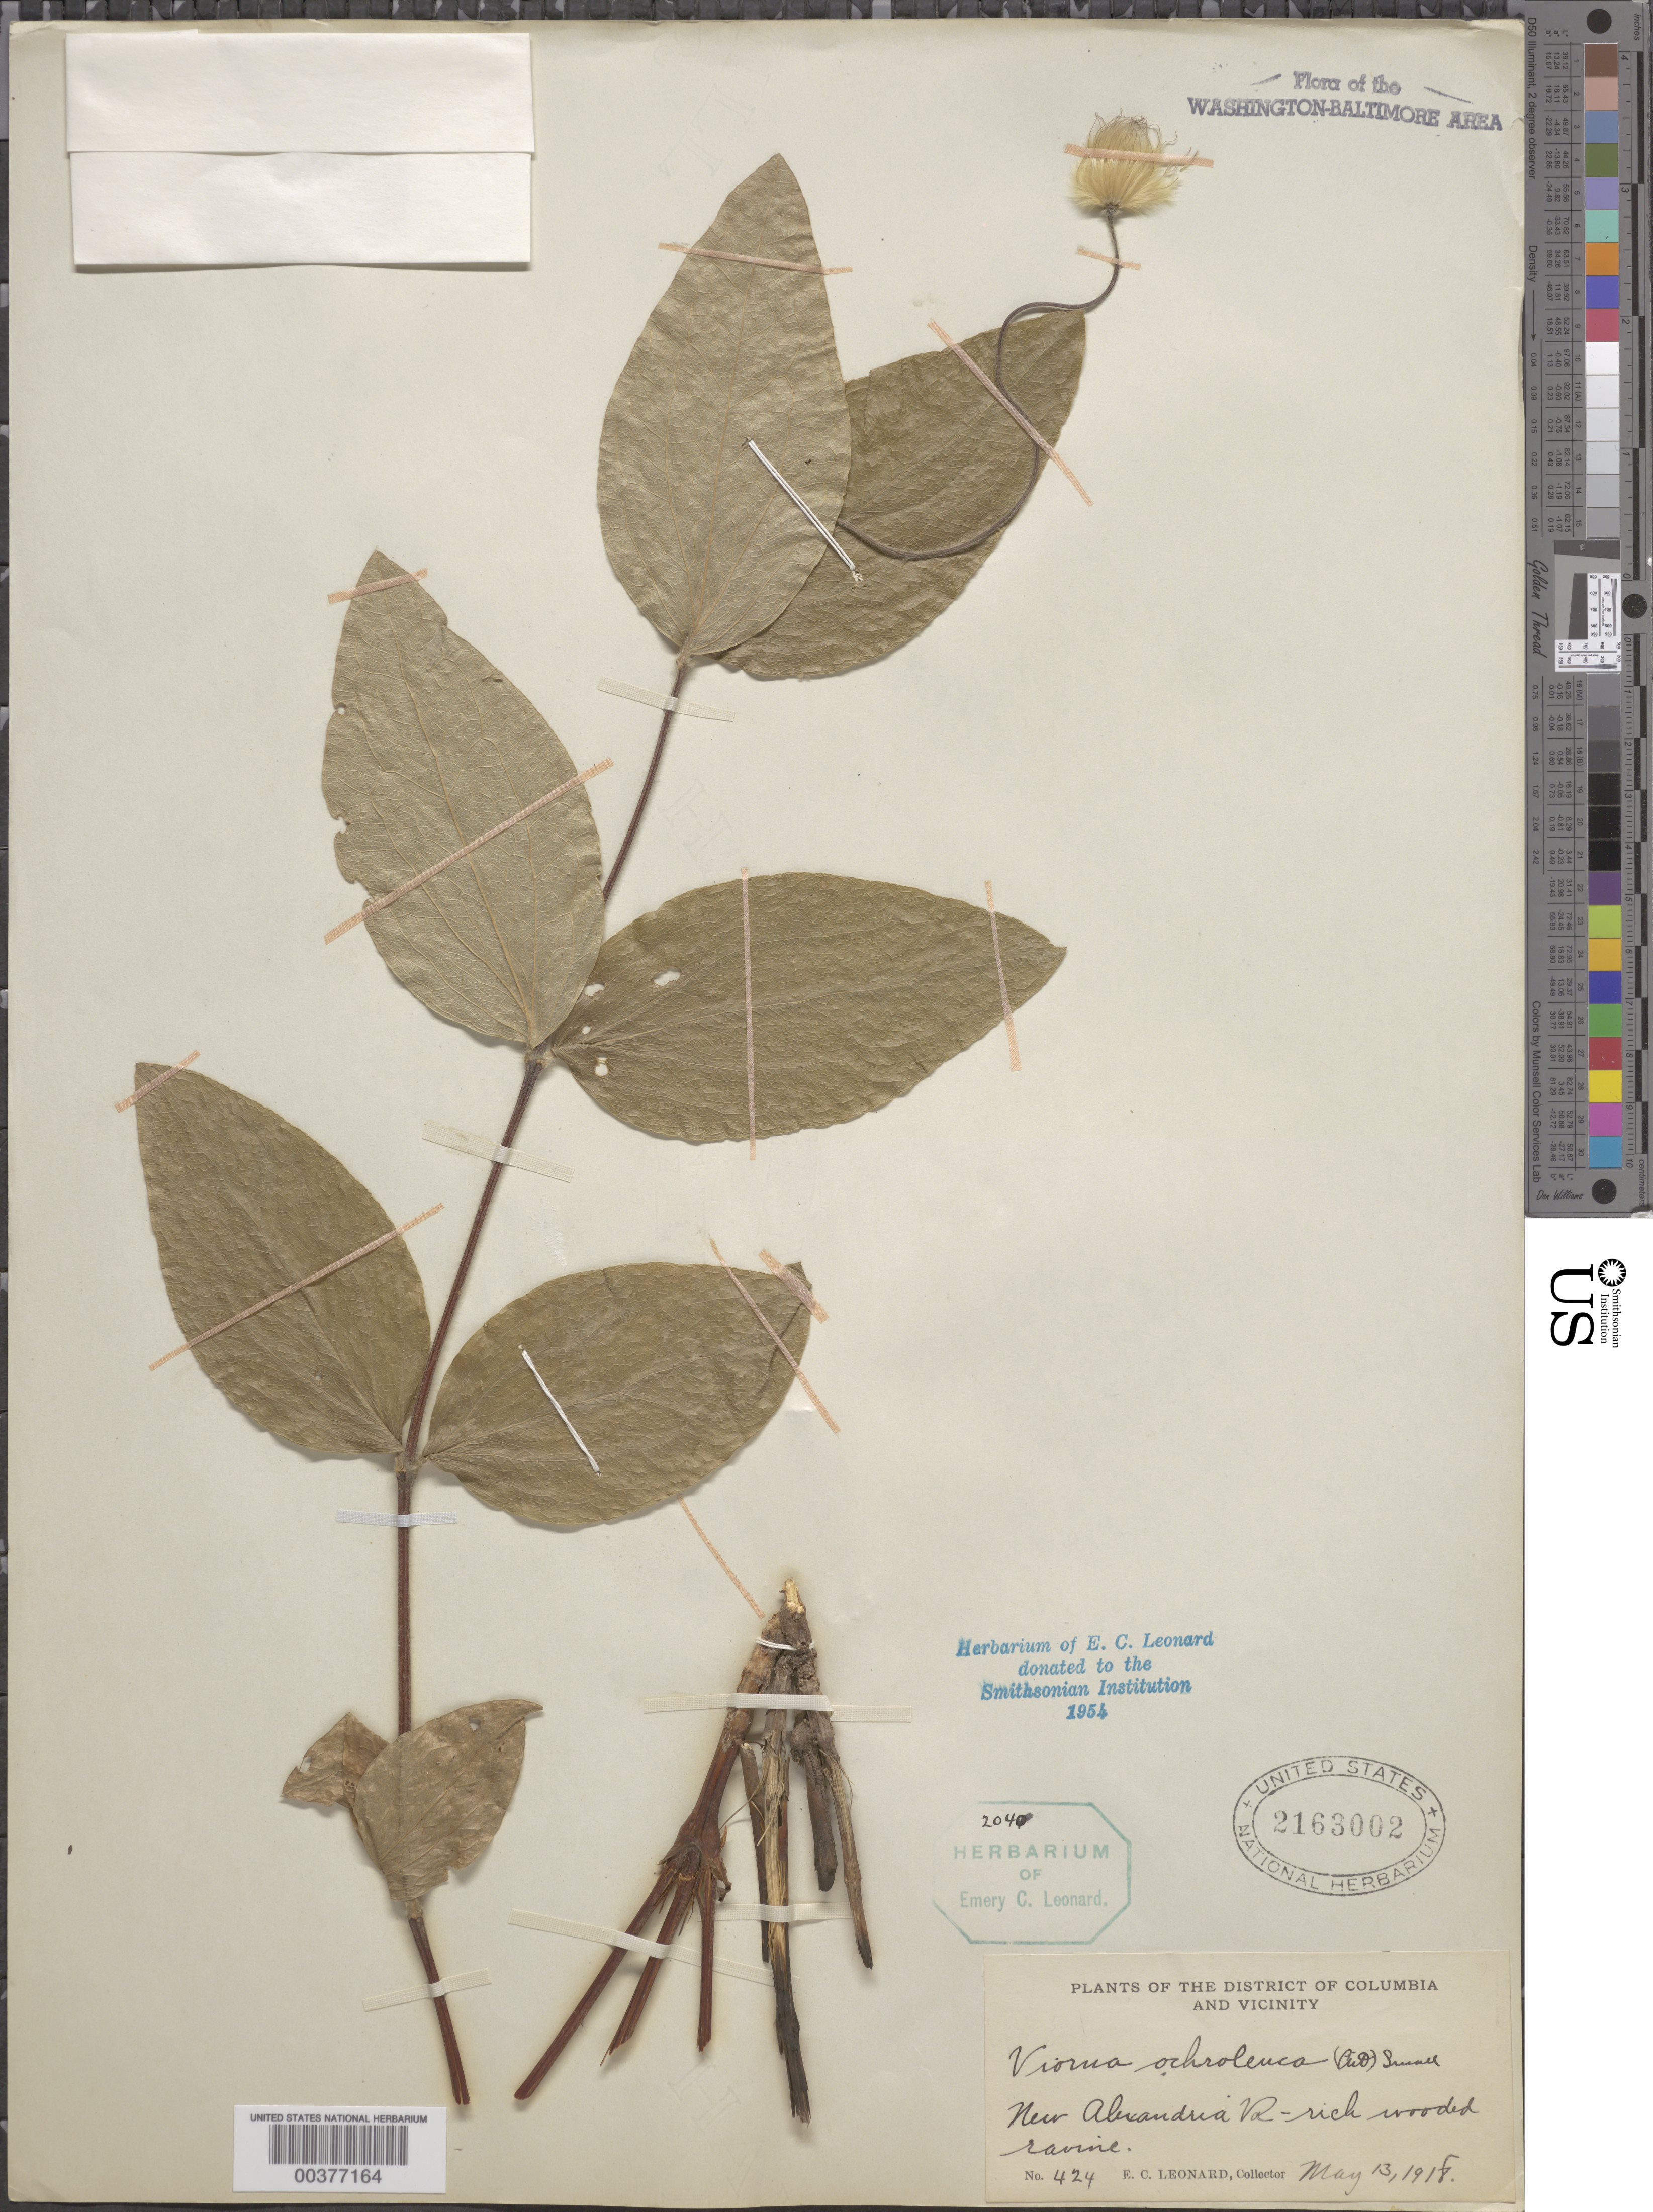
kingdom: Plantae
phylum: Tracheophyta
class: Magnoliopsida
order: Ranunculales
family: Ranunculaceae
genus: Clematis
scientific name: Clematis ochroleuca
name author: Aiton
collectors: E. C. Leonard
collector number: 424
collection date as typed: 13 May 1918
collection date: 1918-05-13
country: United States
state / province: Virginia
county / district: Fairfax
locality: New Alexandria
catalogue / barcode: US 2163002